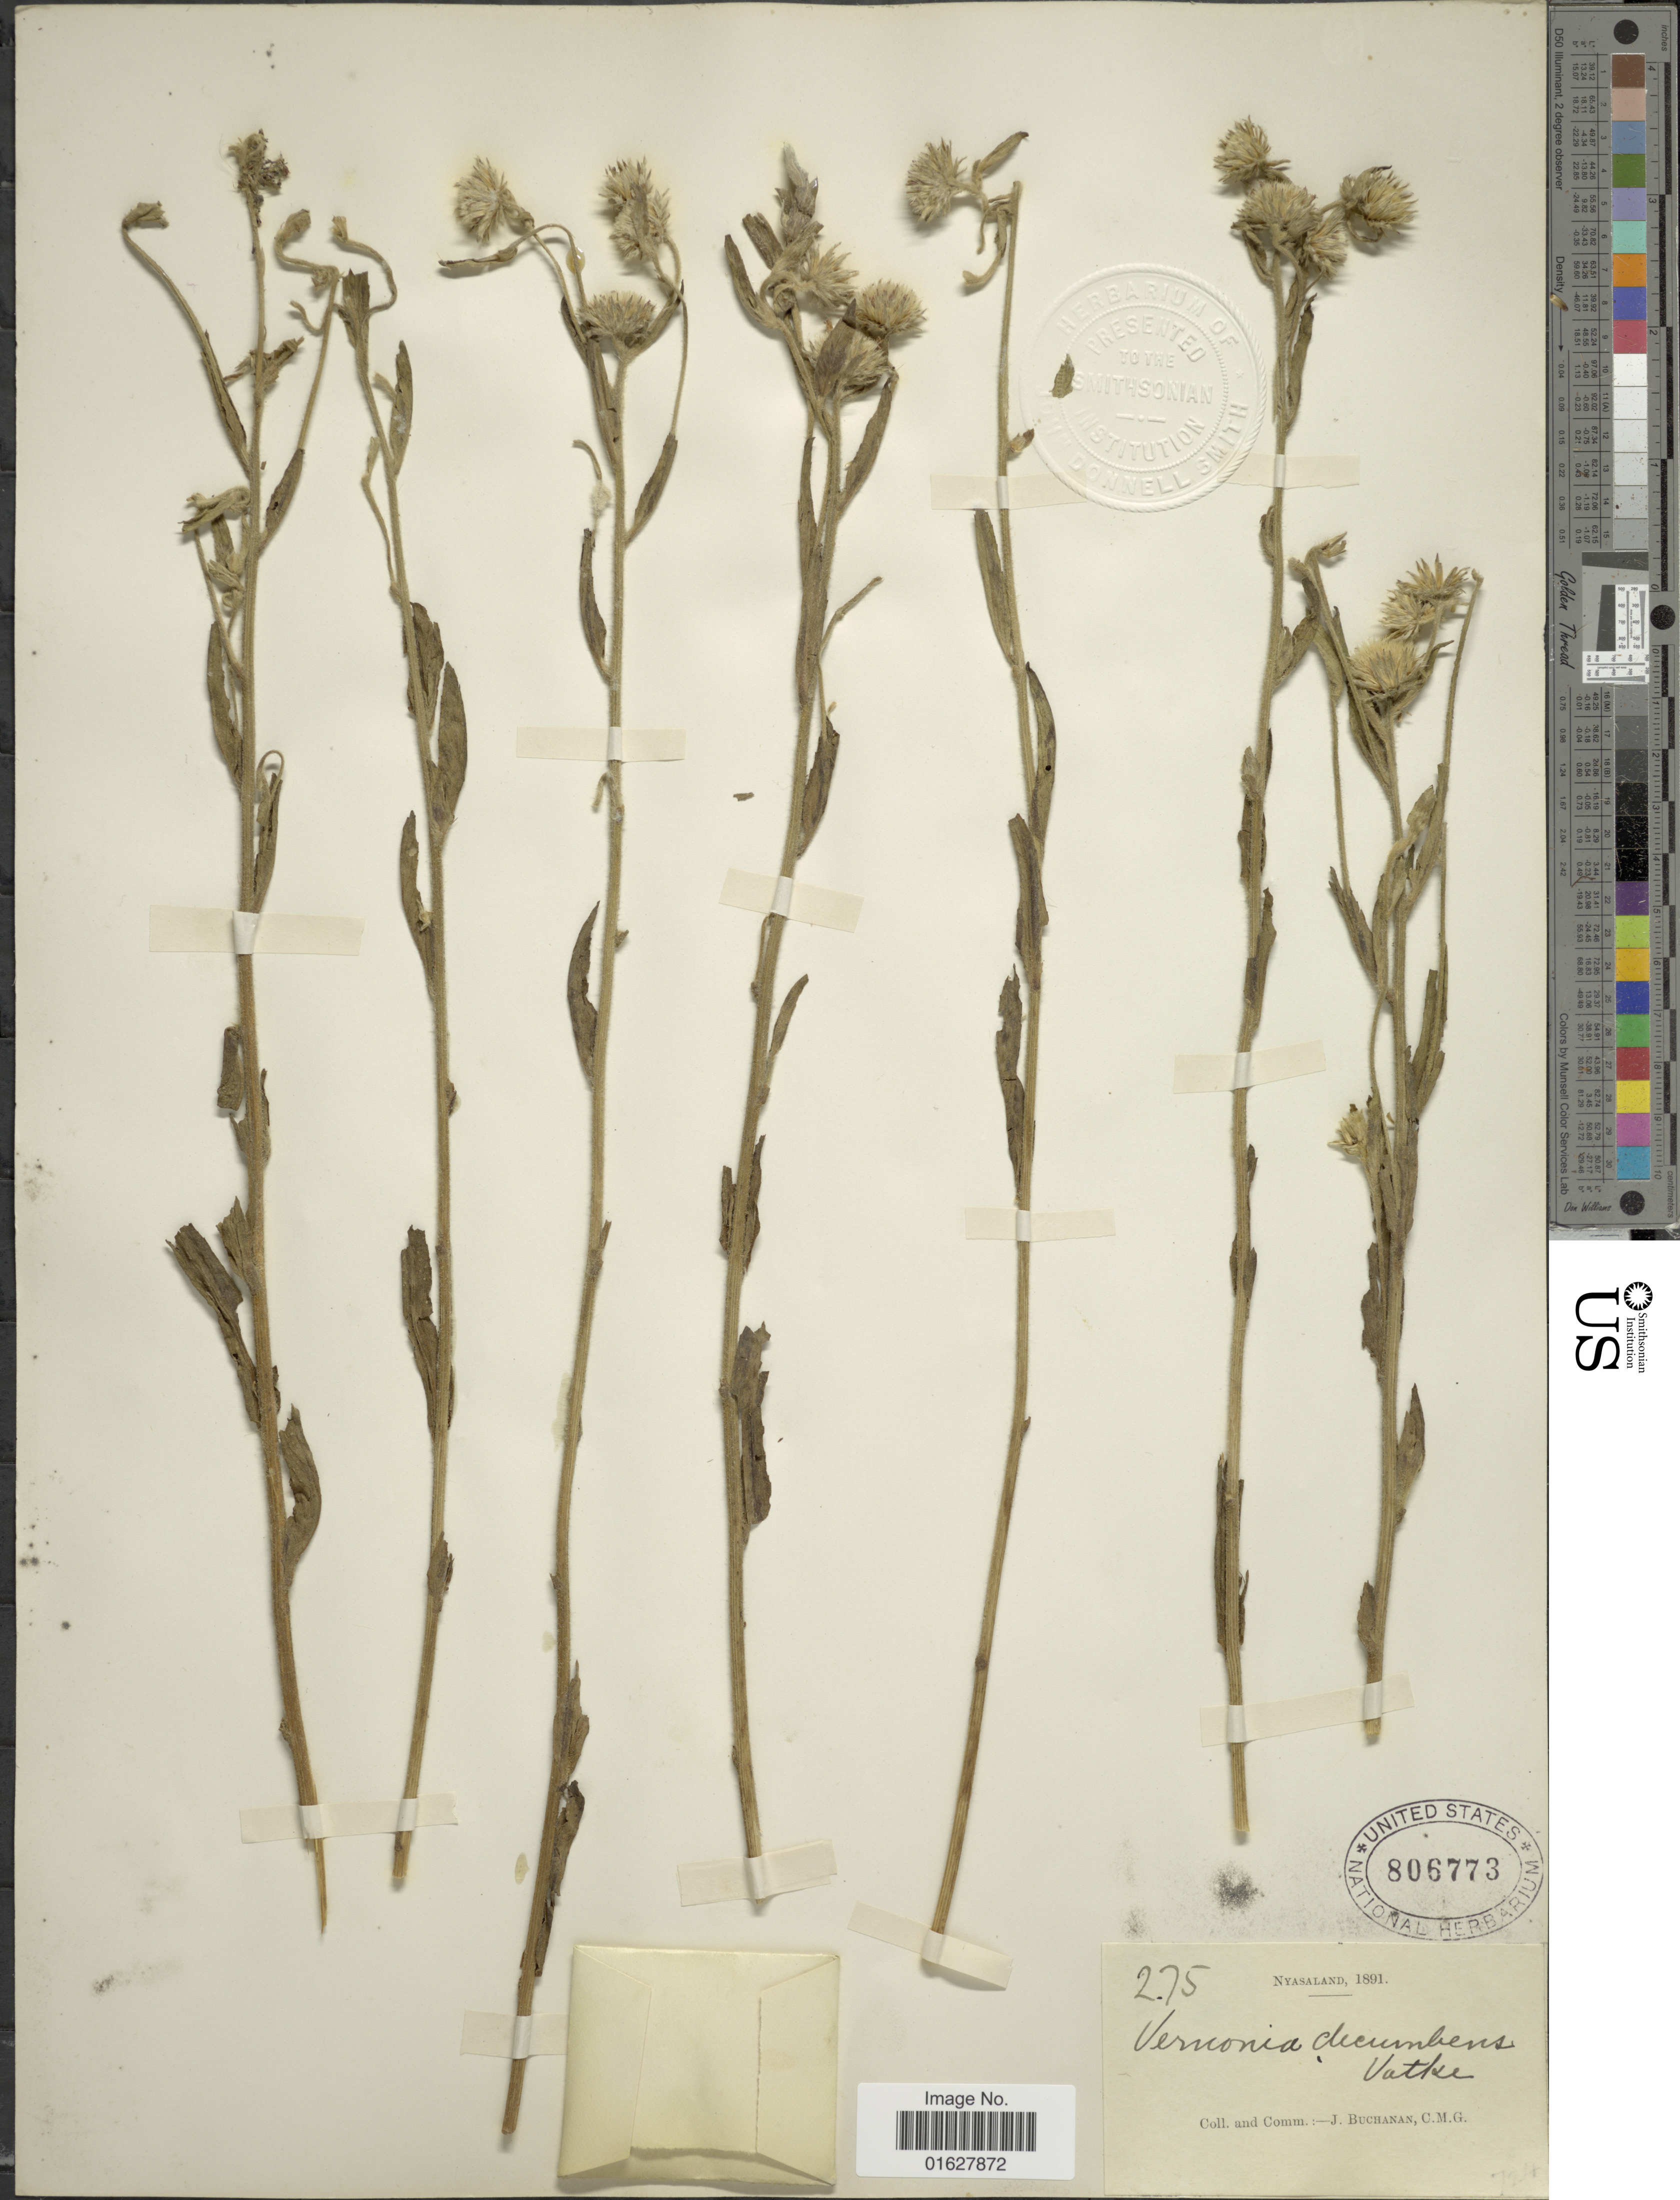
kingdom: Plantae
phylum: Tracheophyta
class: Magnoliopsida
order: Asterales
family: Asteraceae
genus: Lepidaploa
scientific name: Lepidaploa decumbens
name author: (Gardner) H. Rob.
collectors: J. Buchanan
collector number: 275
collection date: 1891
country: Malawi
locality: Nyasaland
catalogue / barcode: US 806773